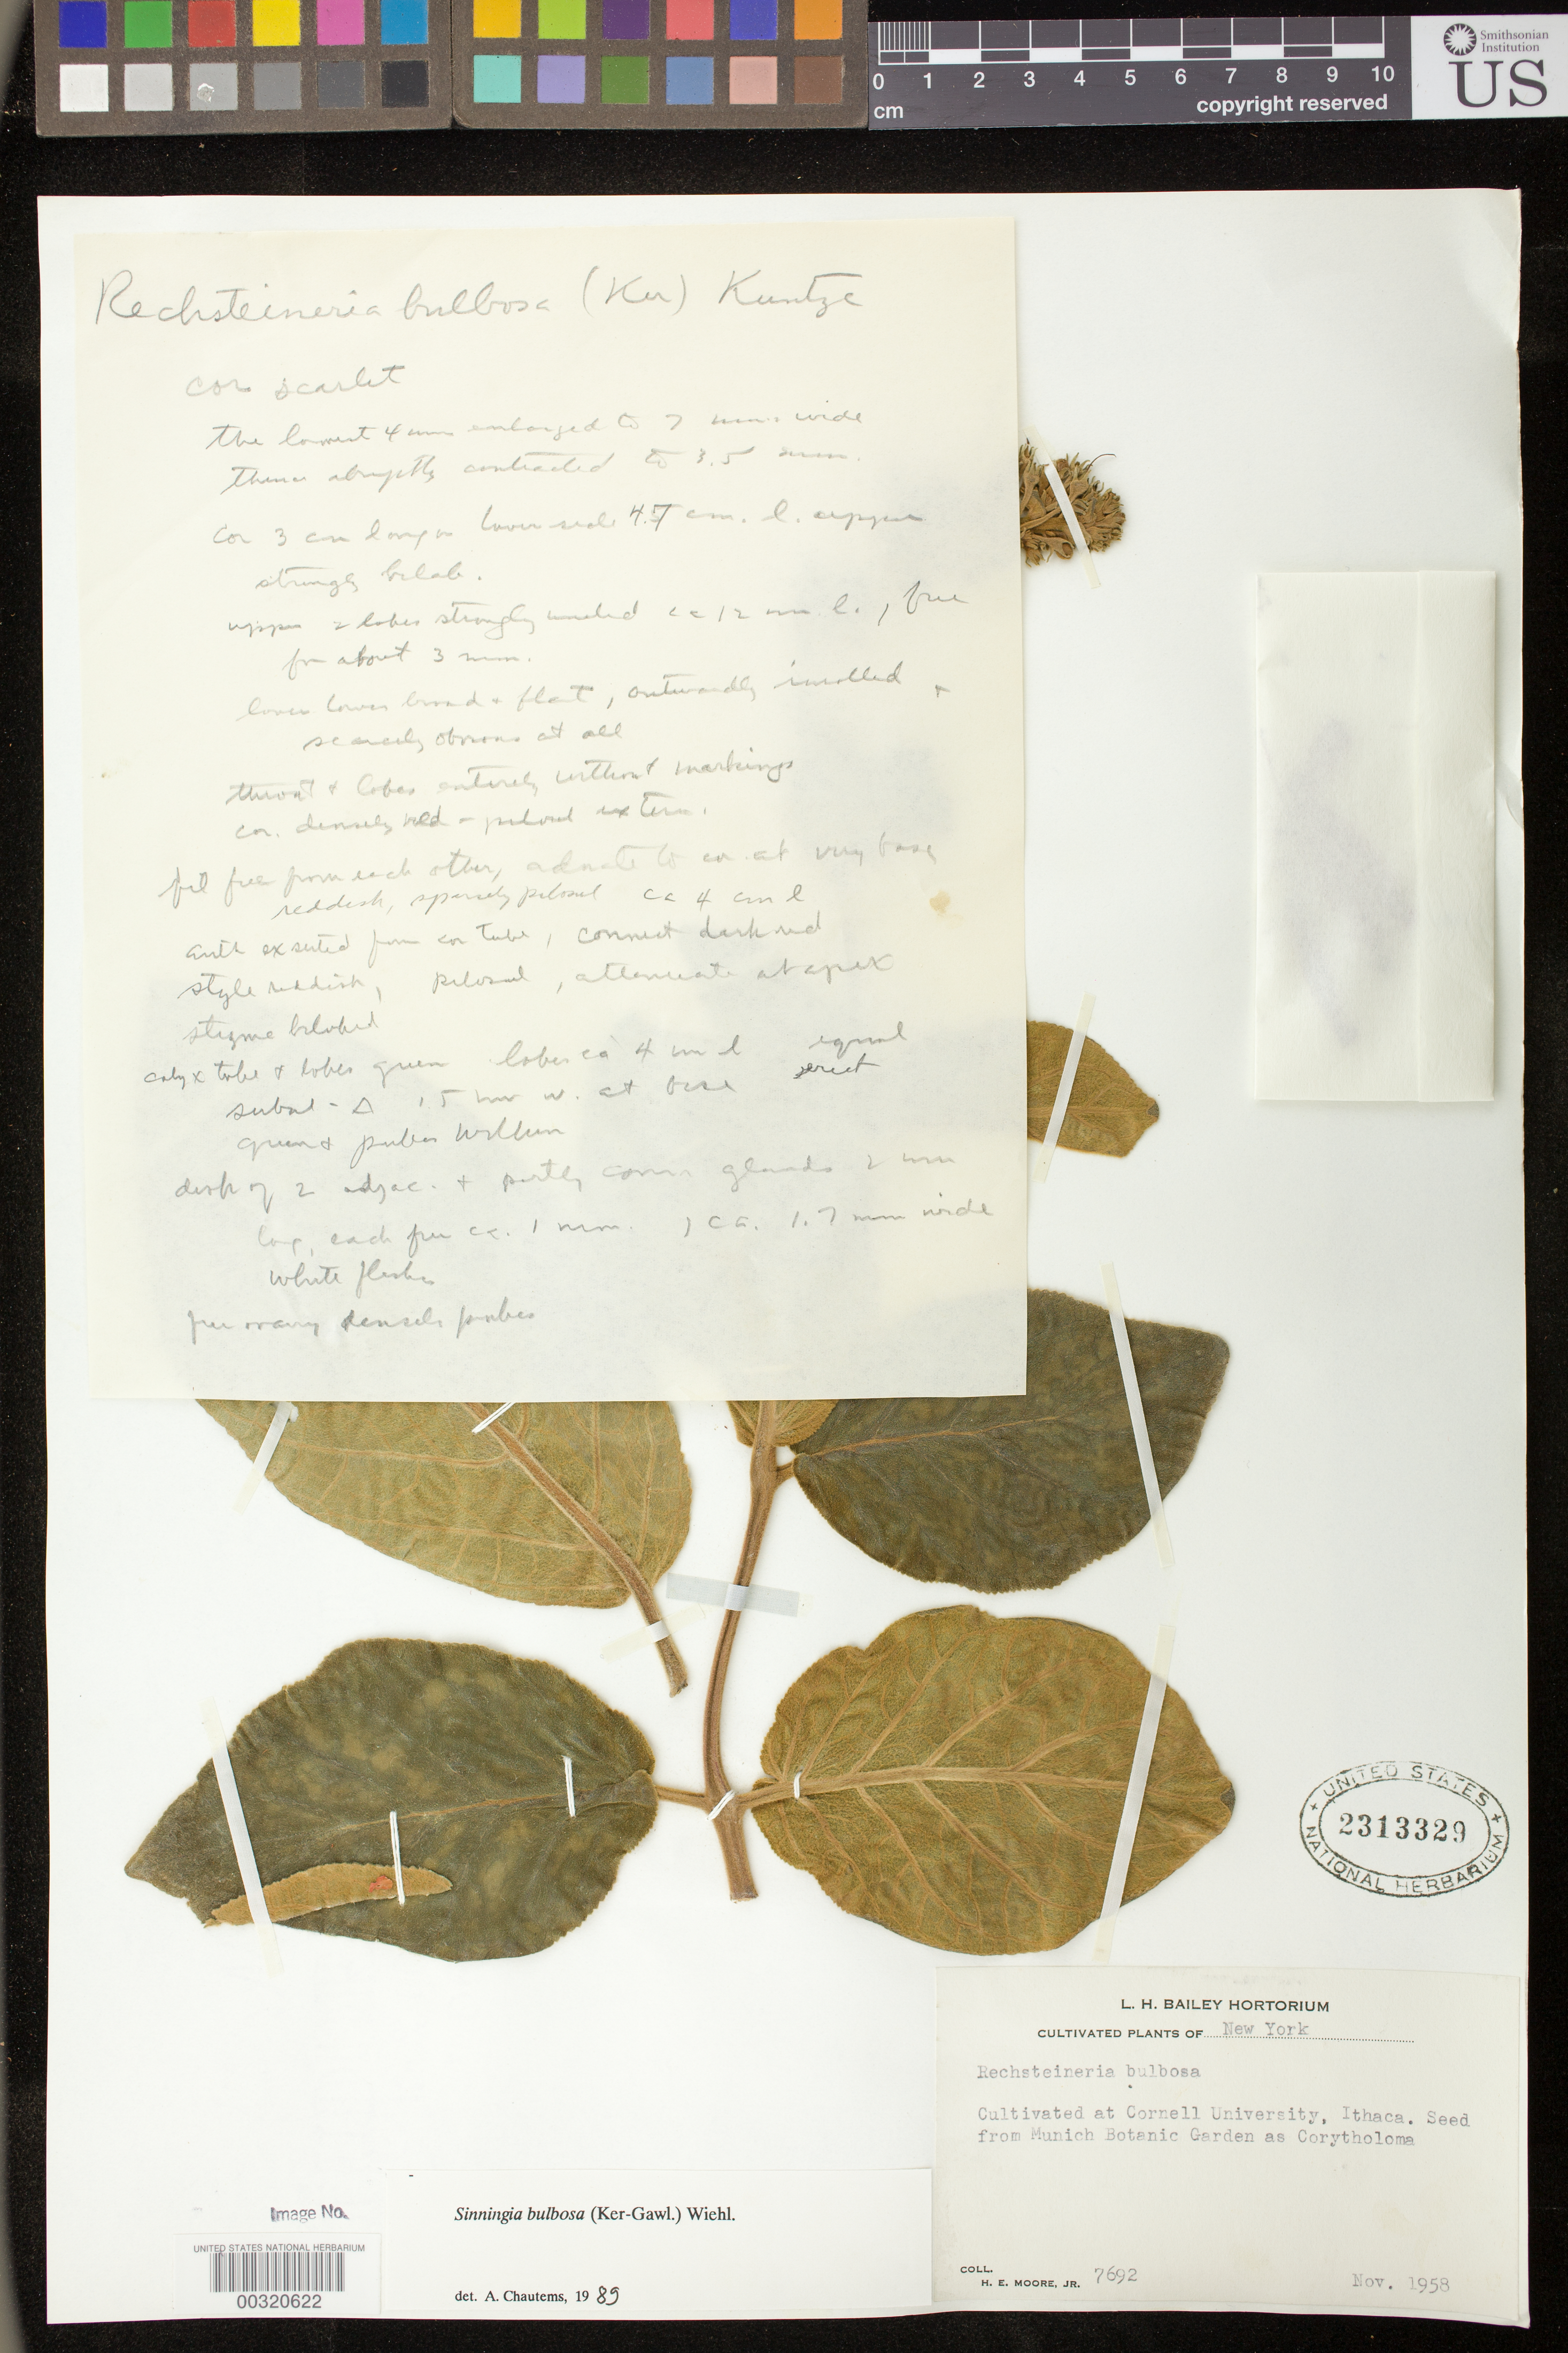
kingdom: Plantae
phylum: Tracheophyta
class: Magnoliopsida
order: Lamiales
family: Gesneriaceae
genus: Sinningia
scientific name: Sinningia bulbosa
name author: (Ker Gawl.) Wiehler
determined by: Chautems, A. P.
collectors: H. E. Moore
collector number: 7692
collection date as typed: Nov 1958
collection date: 1958-11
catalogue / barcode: US 2313329